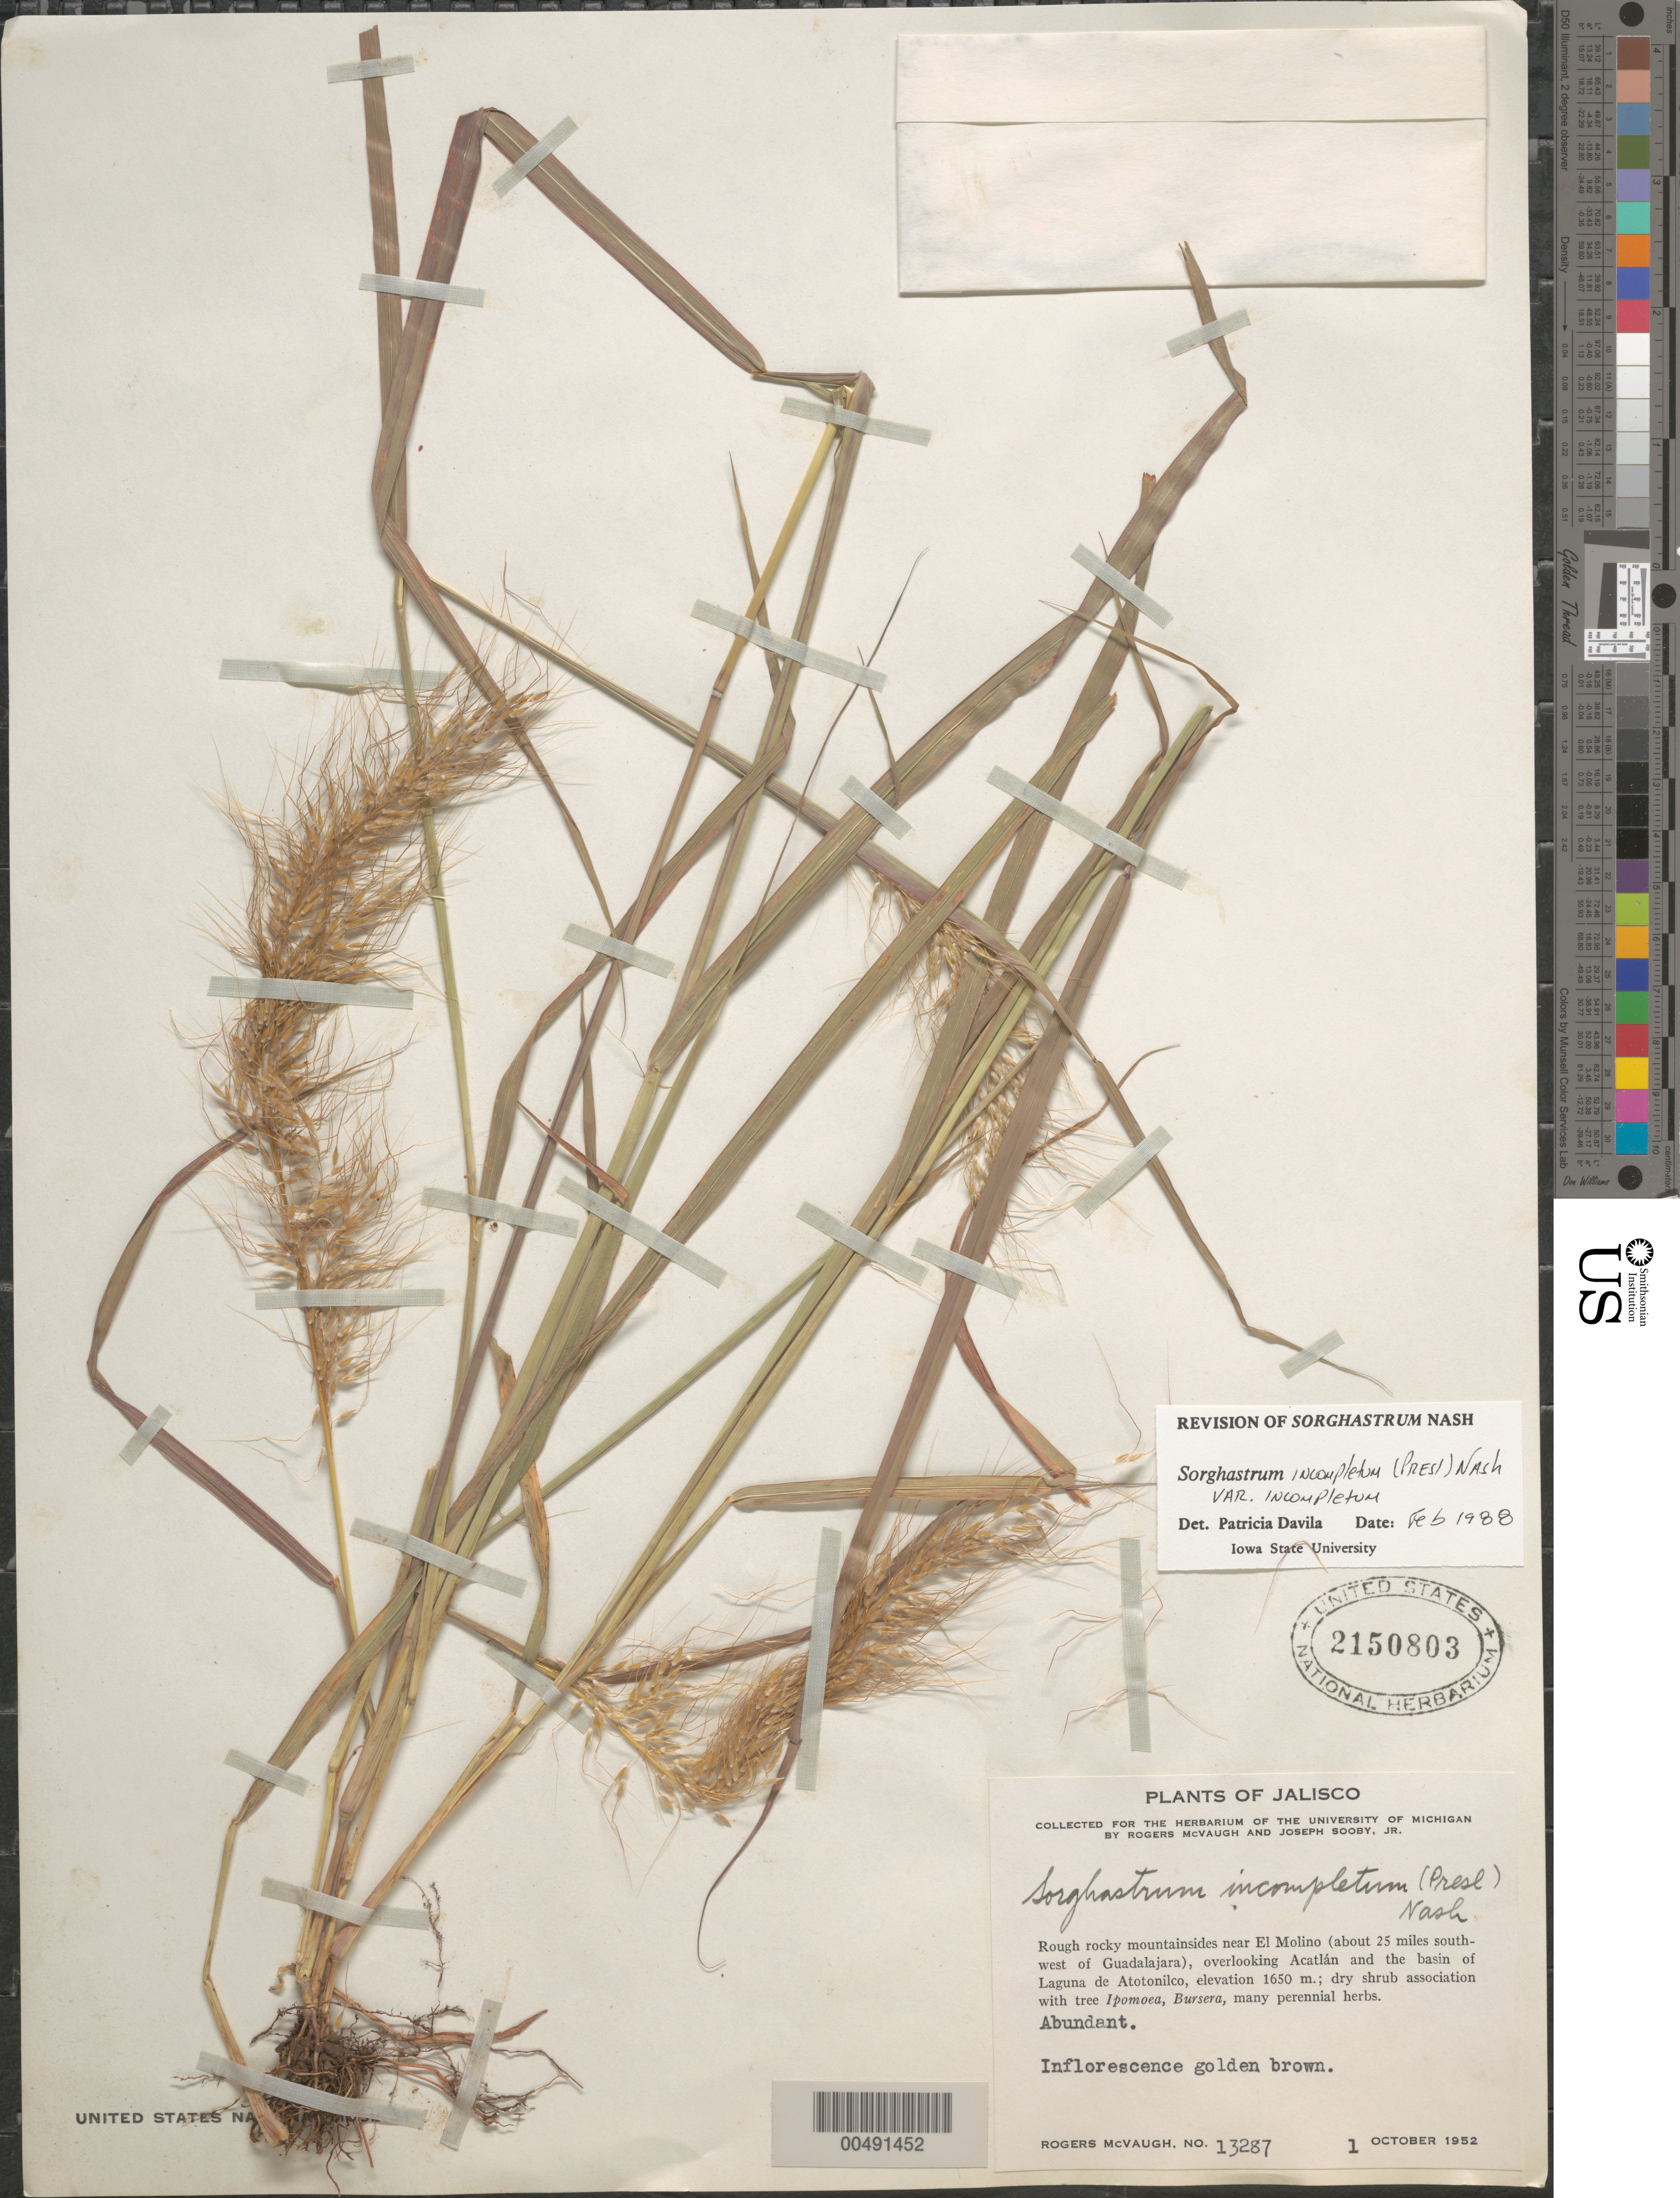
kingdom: Plantae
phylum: Tracheophyta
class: Liliopsida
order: Poales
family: Poaceae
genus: Sorghastrum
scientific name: Sorghastrum incompletum var. incompletum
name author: (J. Presl) Nash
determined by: Dávila, P. D.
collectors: R. McVaugh & J. Sooby Jr.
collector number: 13287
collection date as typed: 1 Oct 1952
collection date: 1952-10-01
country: Mexico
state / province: Jalisco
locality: Near El Molino (about 25 mi SW of Guadalajara), overlooking Acatlán & the basin of Laguna de Atotonilco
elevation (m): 1650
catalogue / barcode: US 2150803